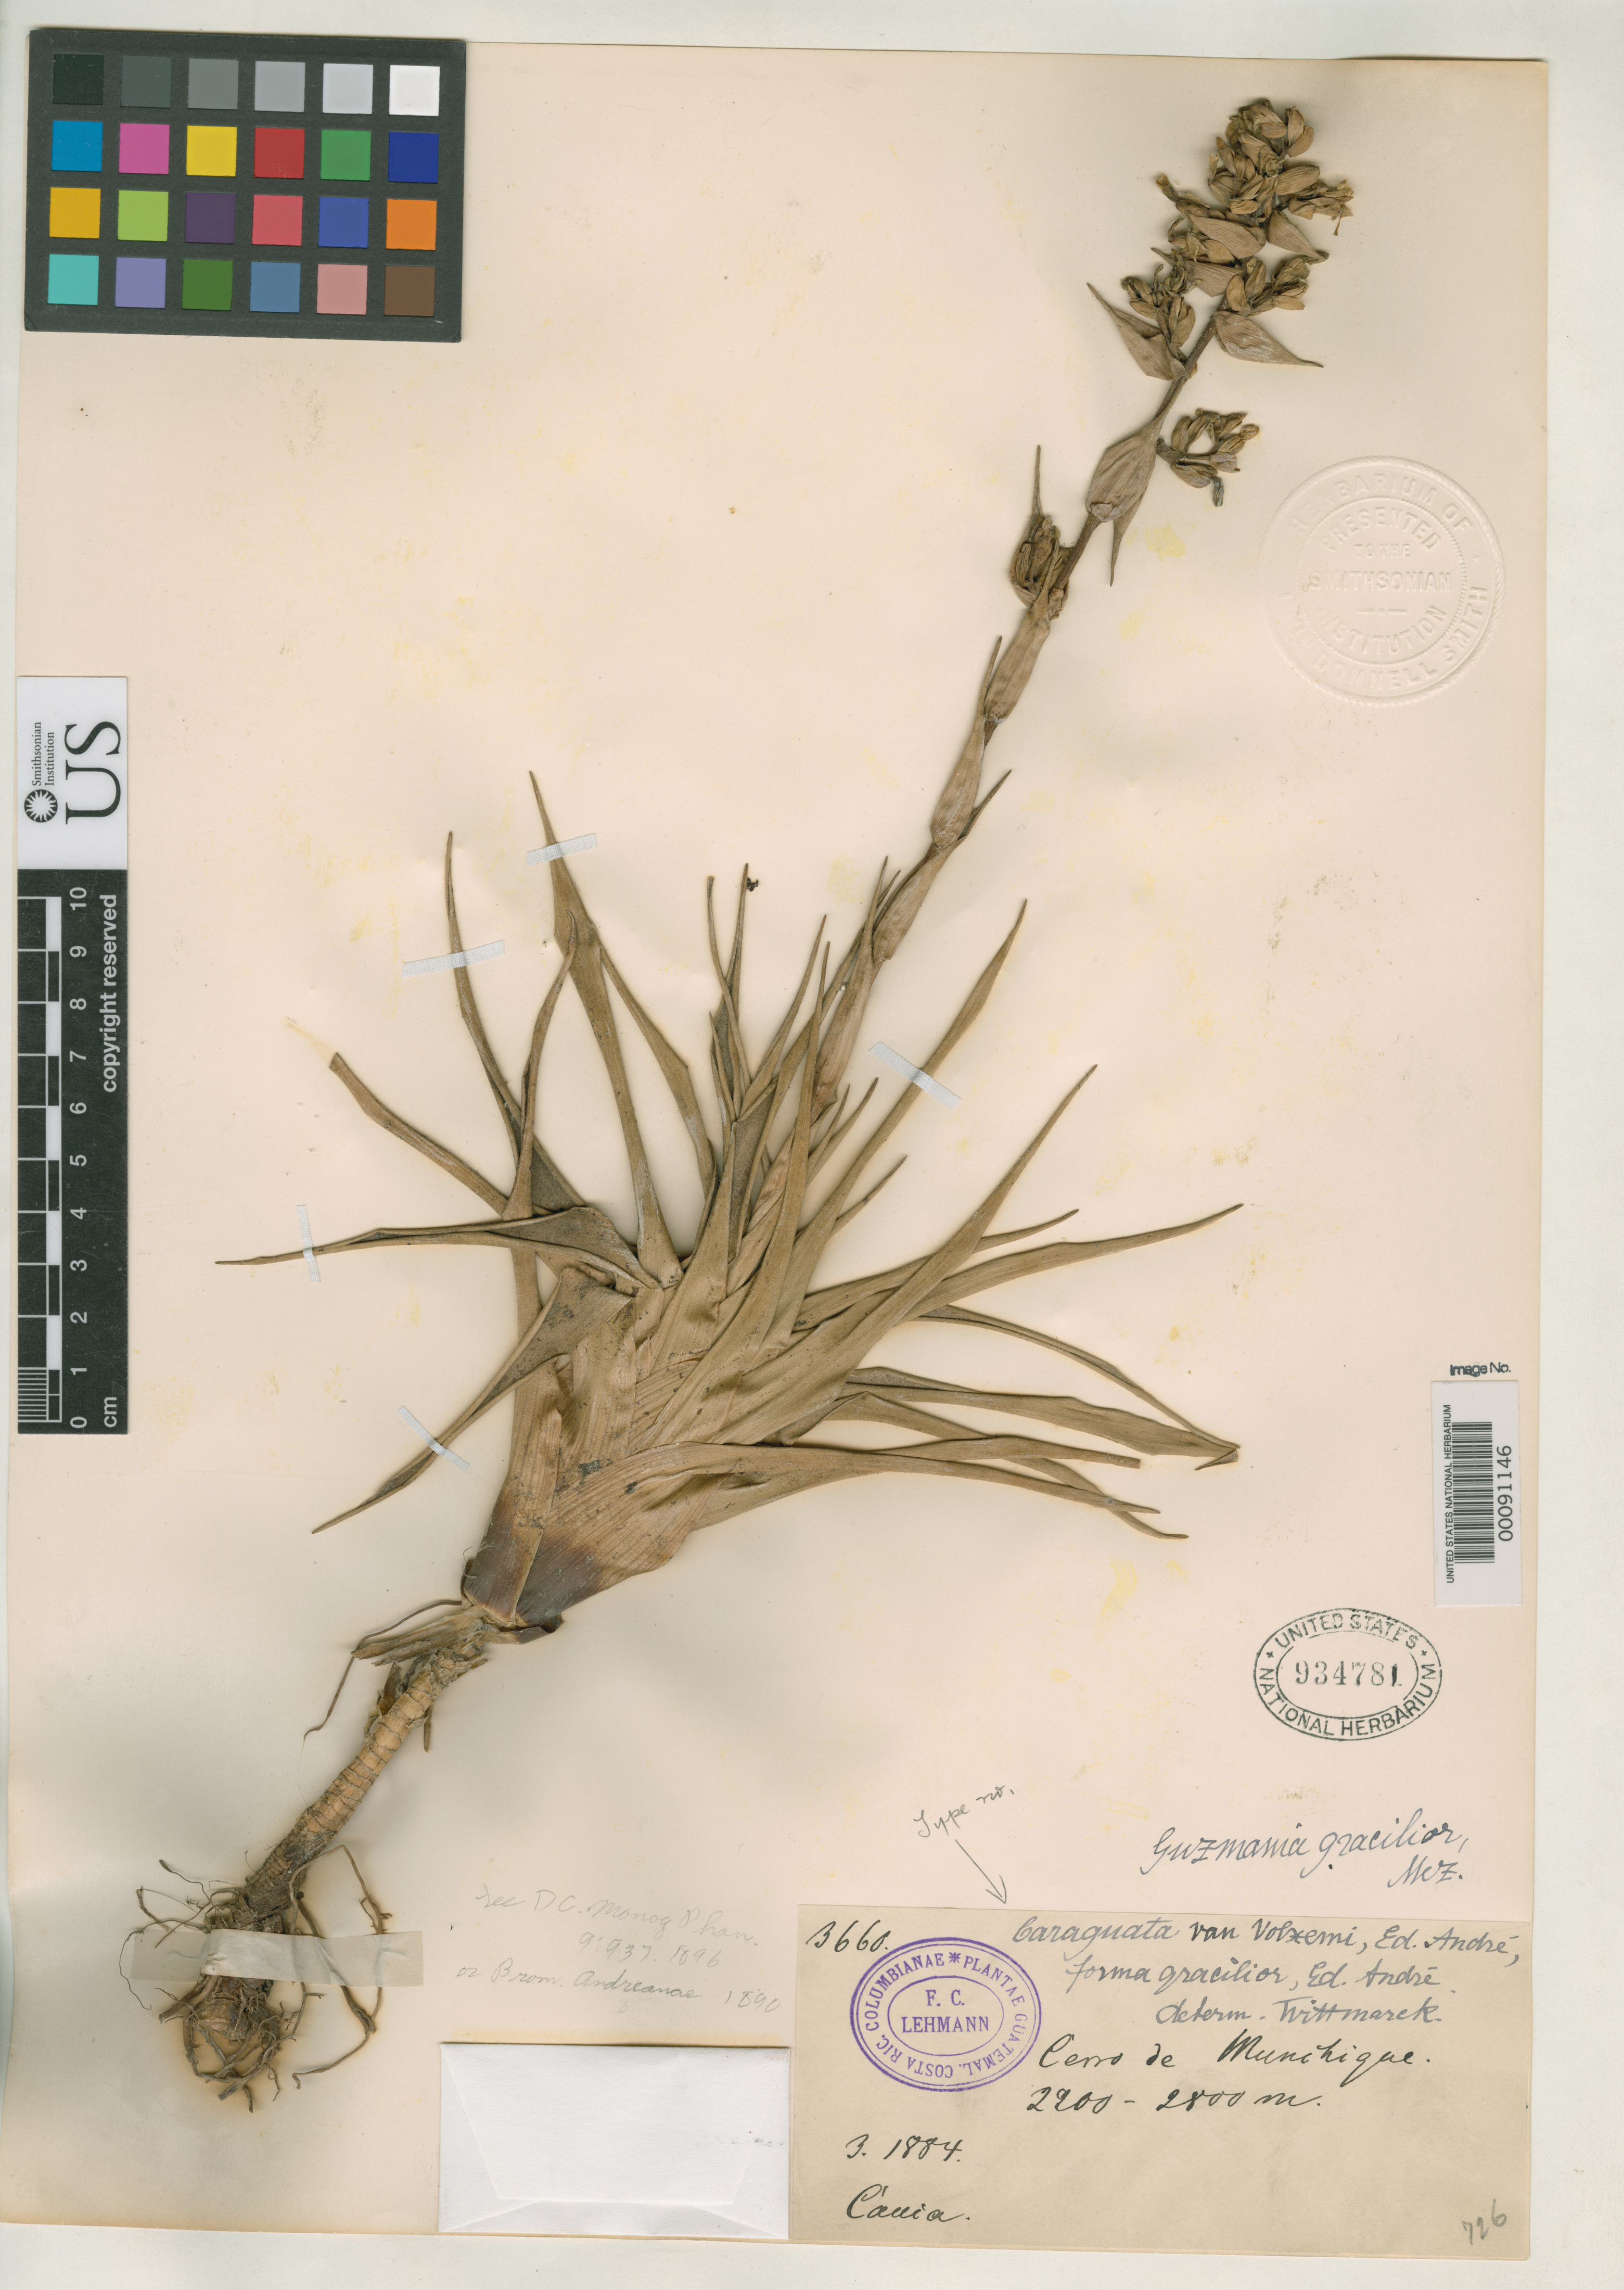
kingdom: Plantae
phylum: Tracheophyta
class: Liliopsida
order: Poales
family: Bromeliaceae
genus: Caraguata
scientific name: Caraguata van-volxemi f. gracilior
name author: André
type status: Isotype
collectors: F. C. Lehmann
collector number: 3660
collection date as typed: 02 Mar 1888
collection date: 1888-03-02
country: Colombia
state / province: Cauca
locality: Cerro Munchique.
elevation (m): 2200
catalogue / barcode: US 934781